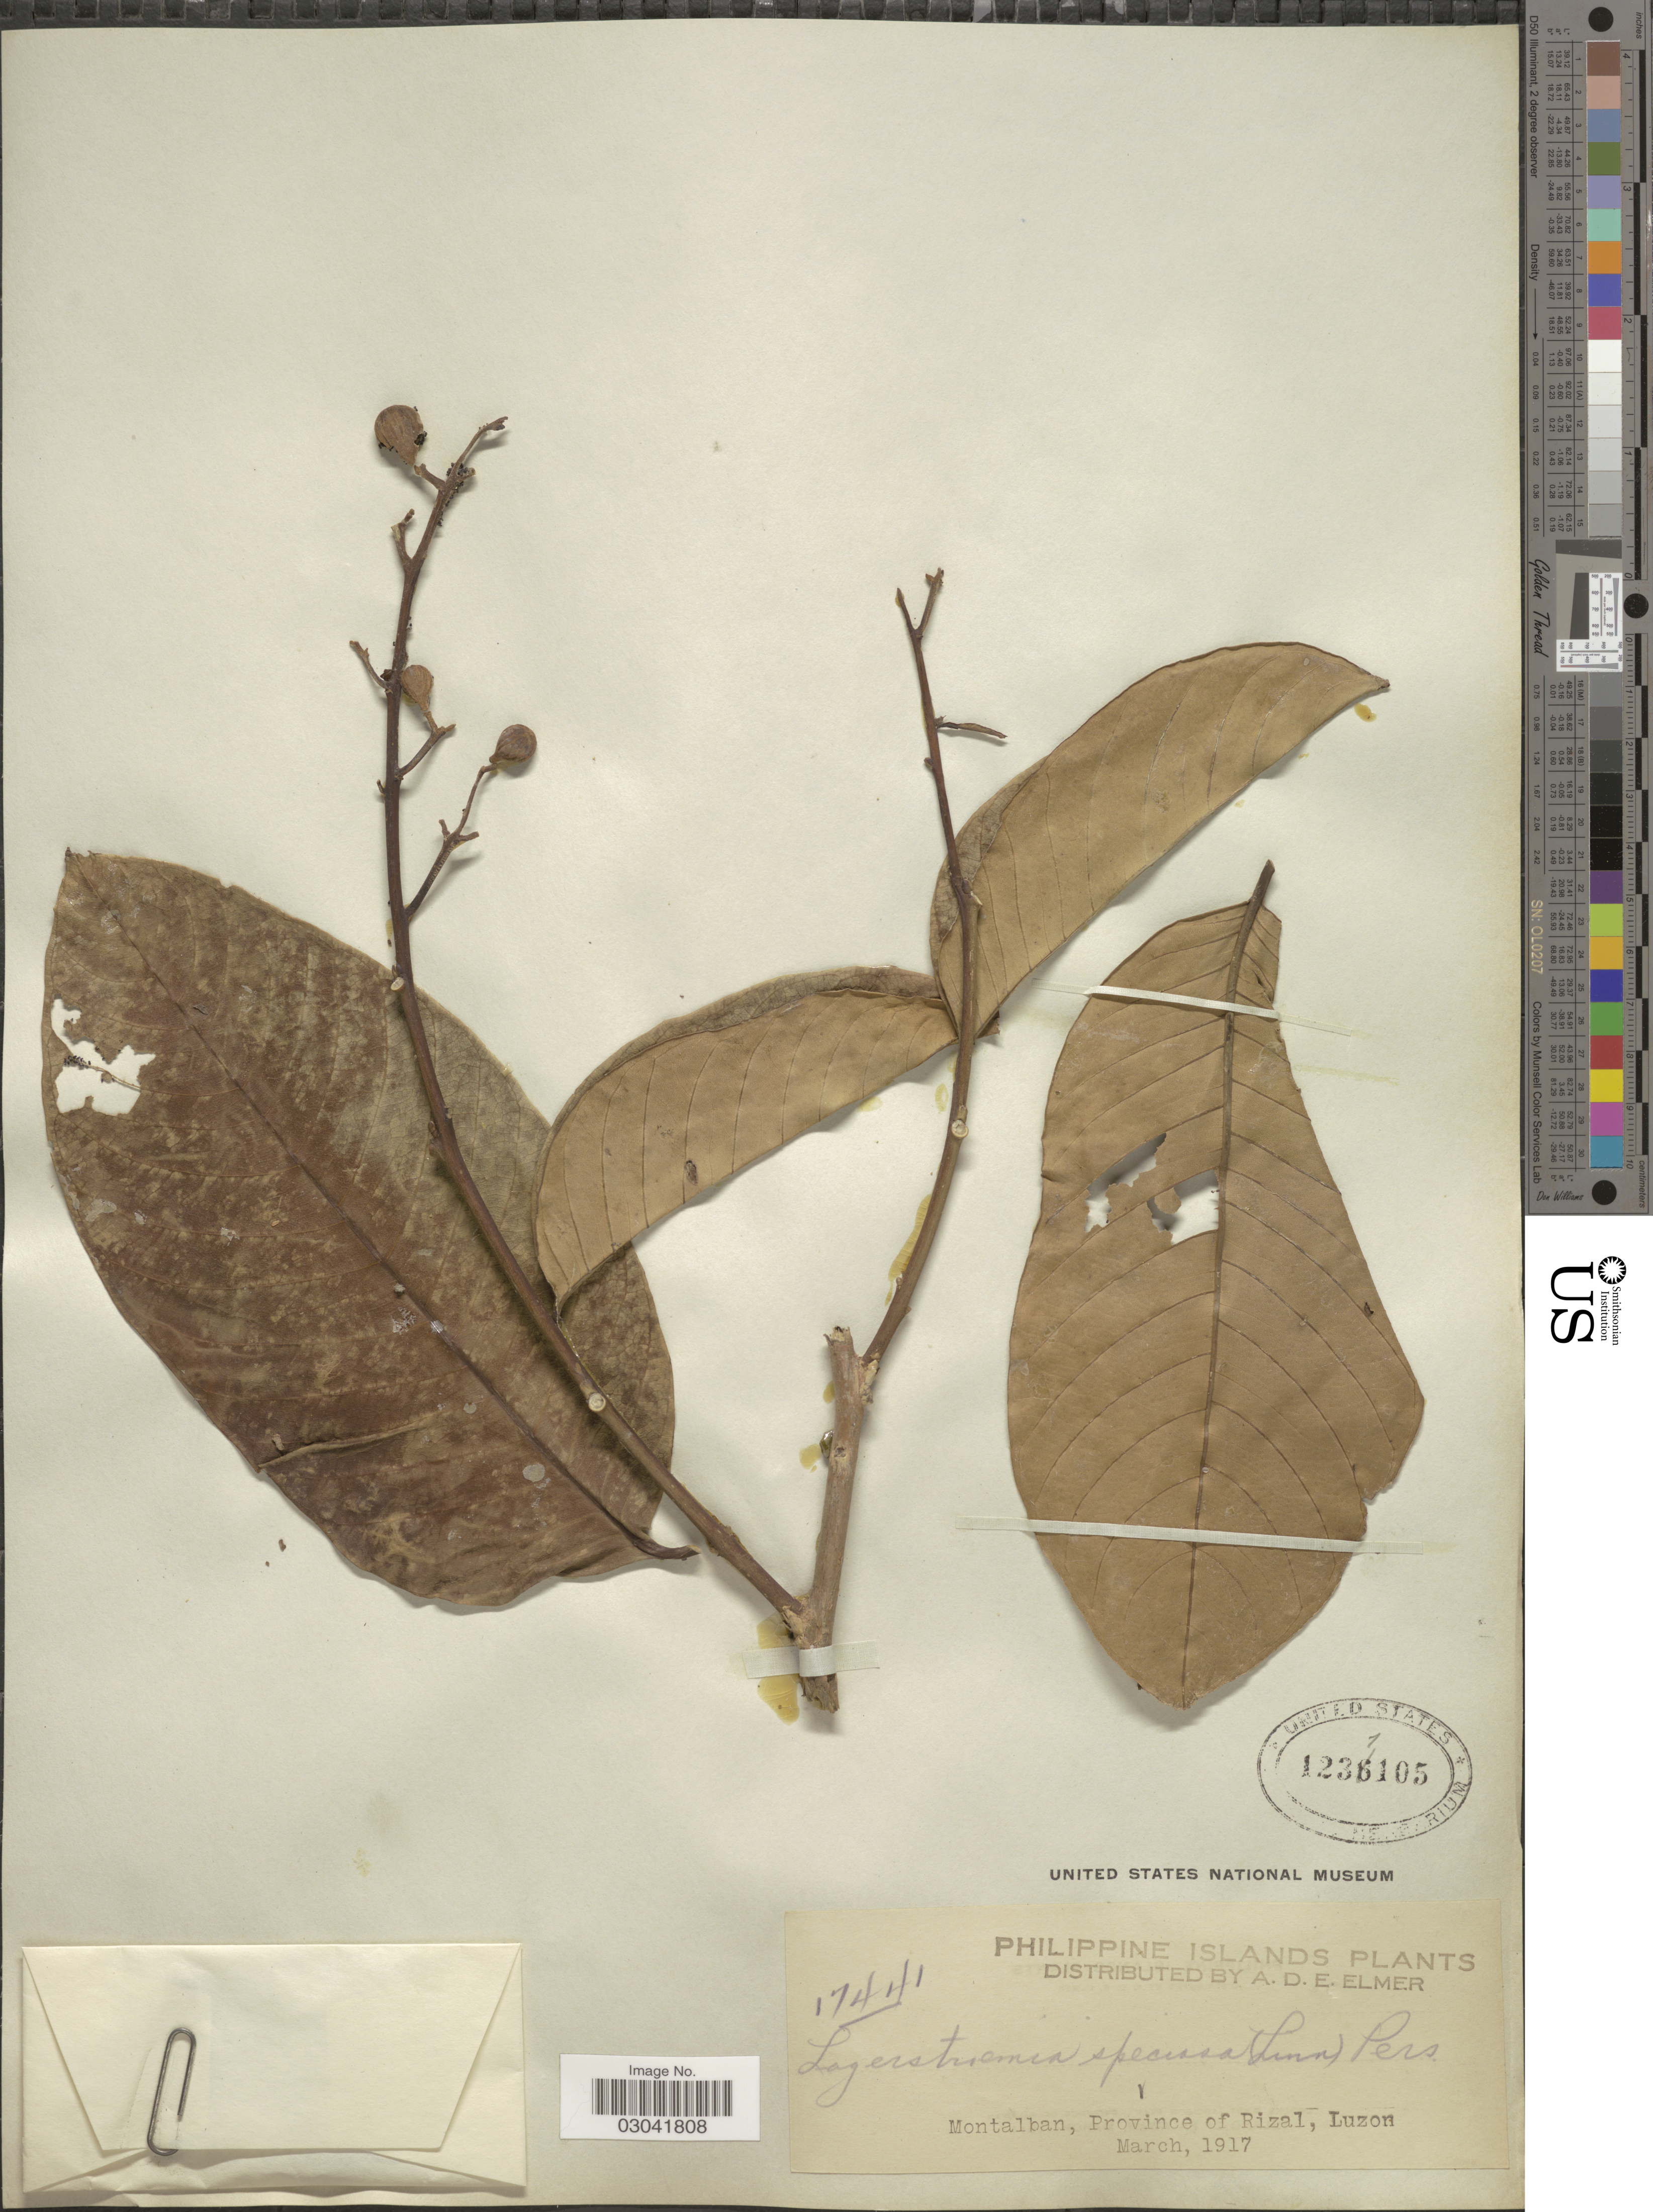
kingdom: Plantae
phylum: Tracheophyta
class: Magnoliopsida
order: Myrtales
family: Lythraceae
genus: Lagerstroemia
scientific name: Lagerstroemia speciosa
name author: (L.) Pers.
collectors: A. D. E. Elmer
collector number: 17441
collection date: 1917-03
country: Philippines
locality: Montalban, Province of Rizal, Luzon.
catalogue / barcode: US 1237105